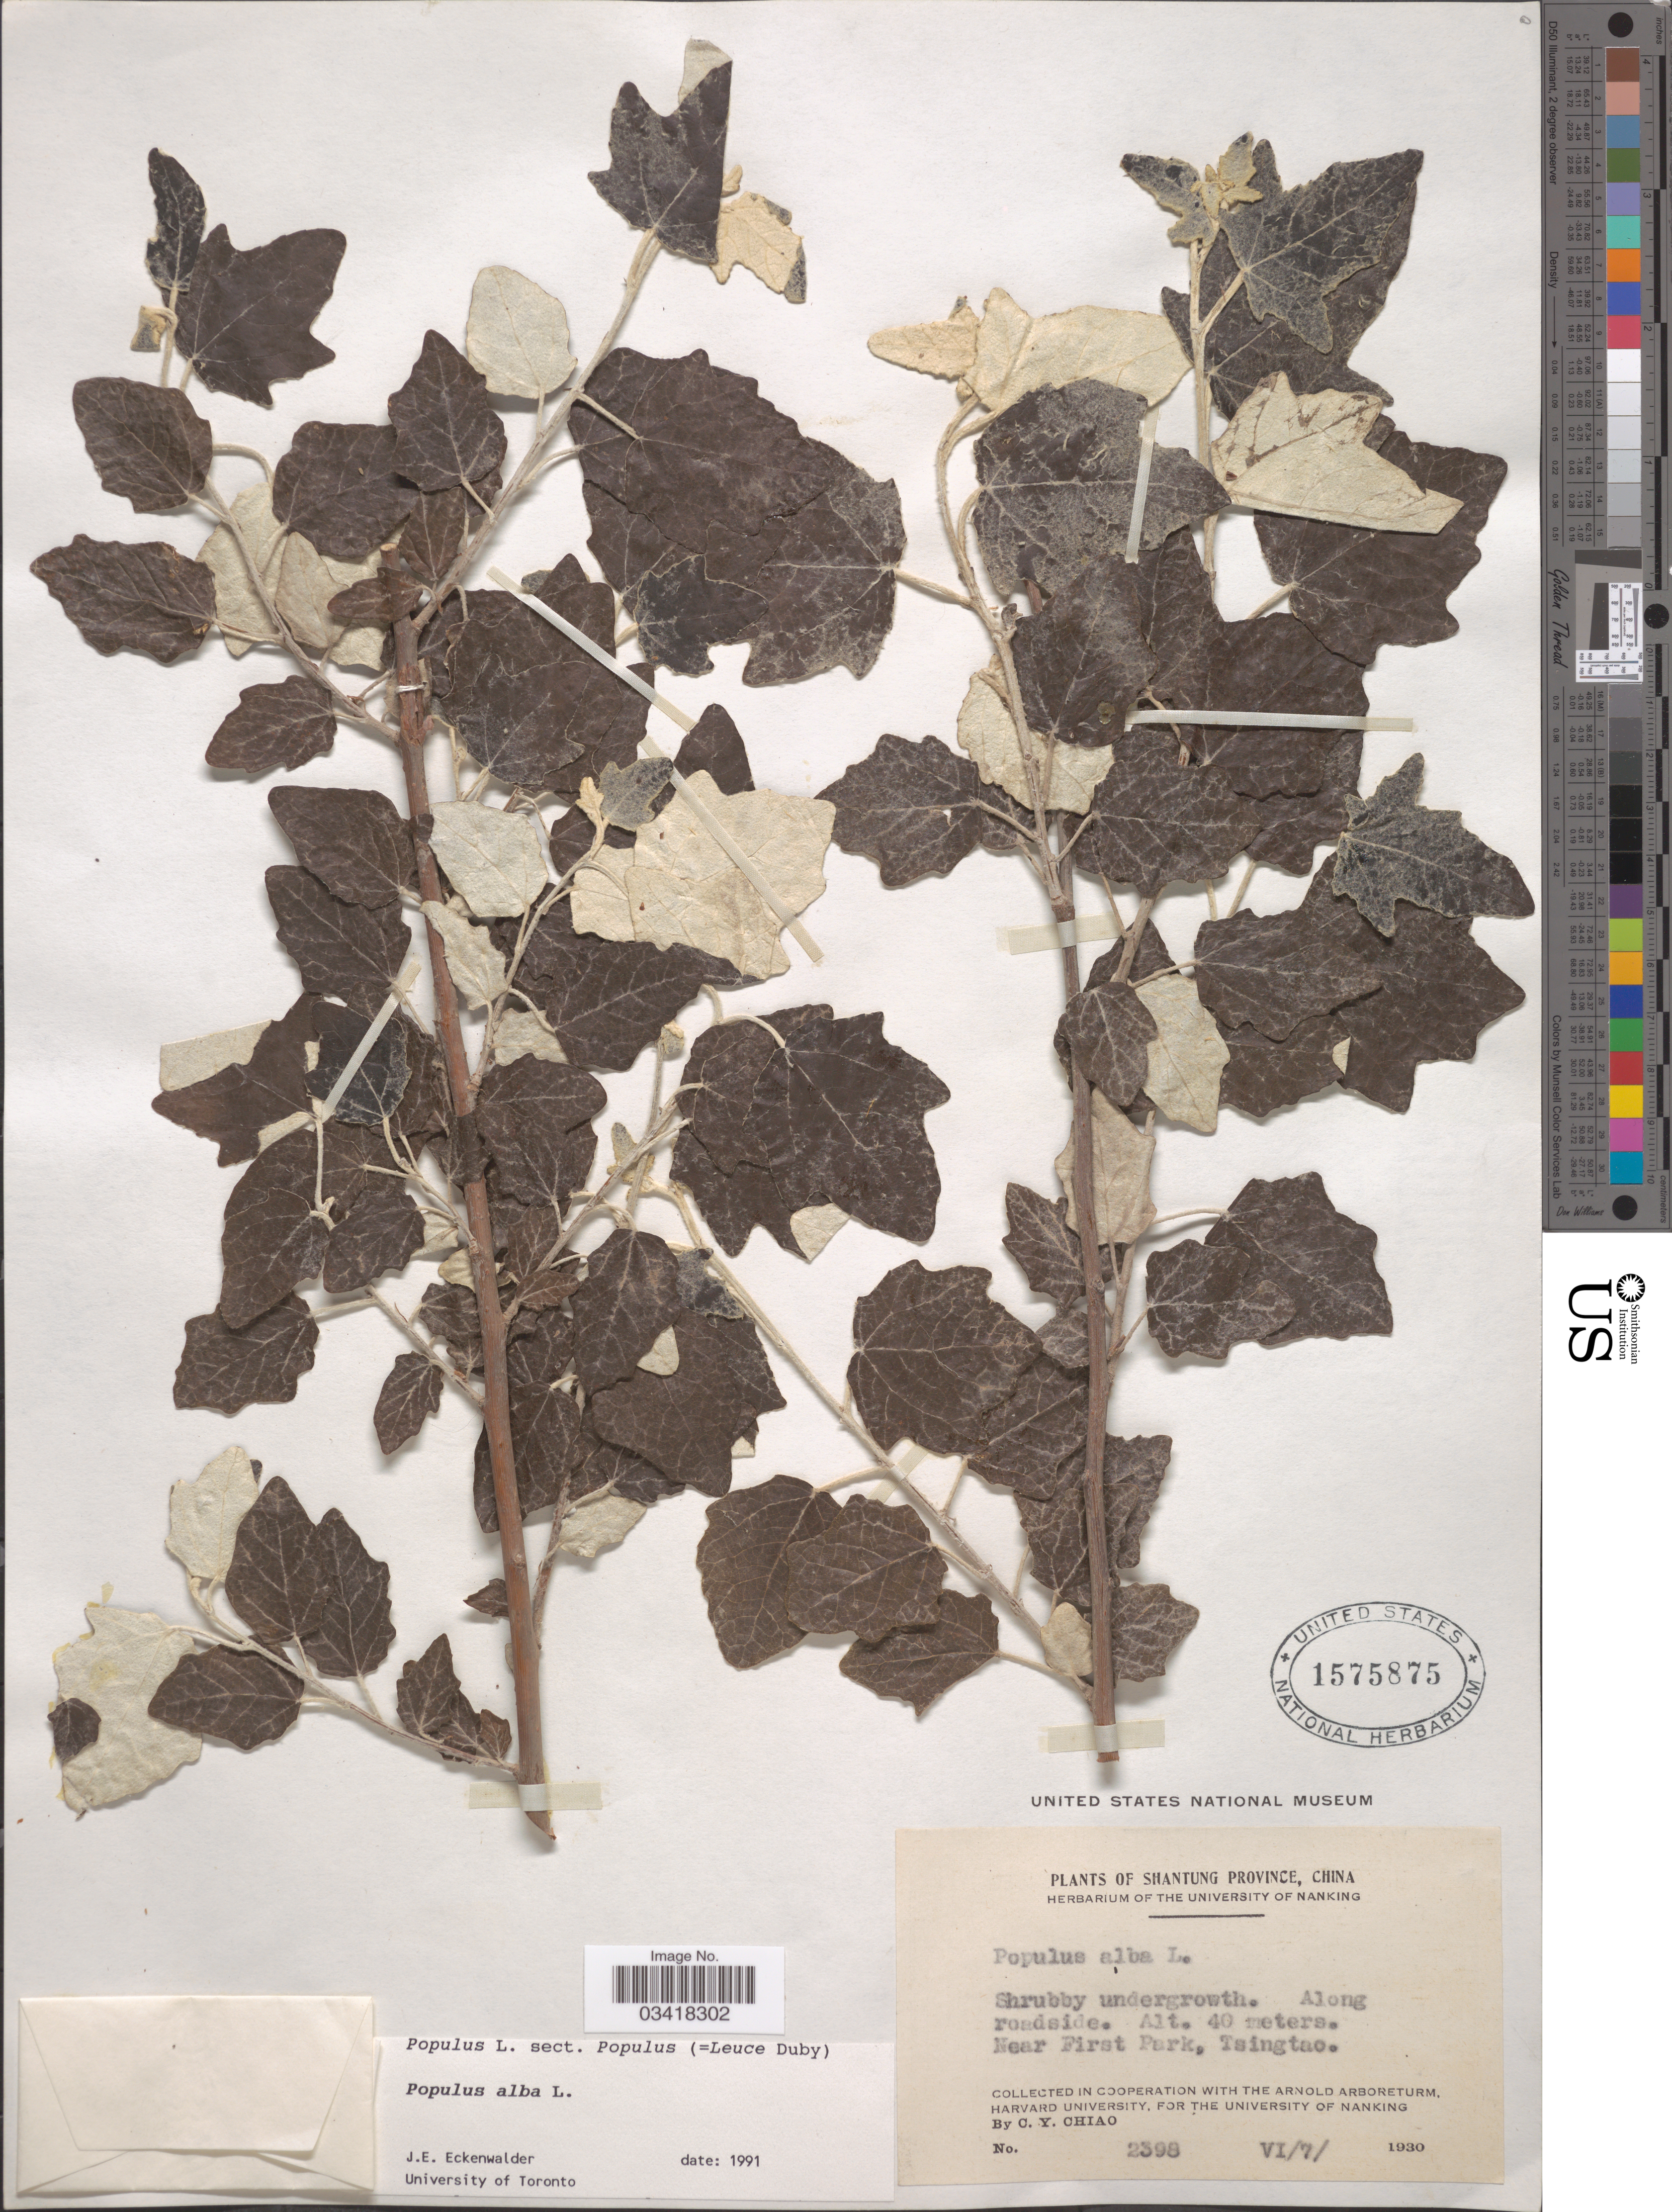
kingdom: Plantae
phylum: Tracheophyta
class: Magnoliopsida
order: Malpighiales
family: Salicaceae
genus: Populus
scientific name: Populus alba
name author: L.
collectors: C. Y. Chiao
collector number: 2398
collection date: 1930-06-07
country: China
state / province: Shandong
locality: Shantung Province. Along roadside. Near first Park, Tsingtao.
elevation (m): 40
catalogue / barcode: US 1575875